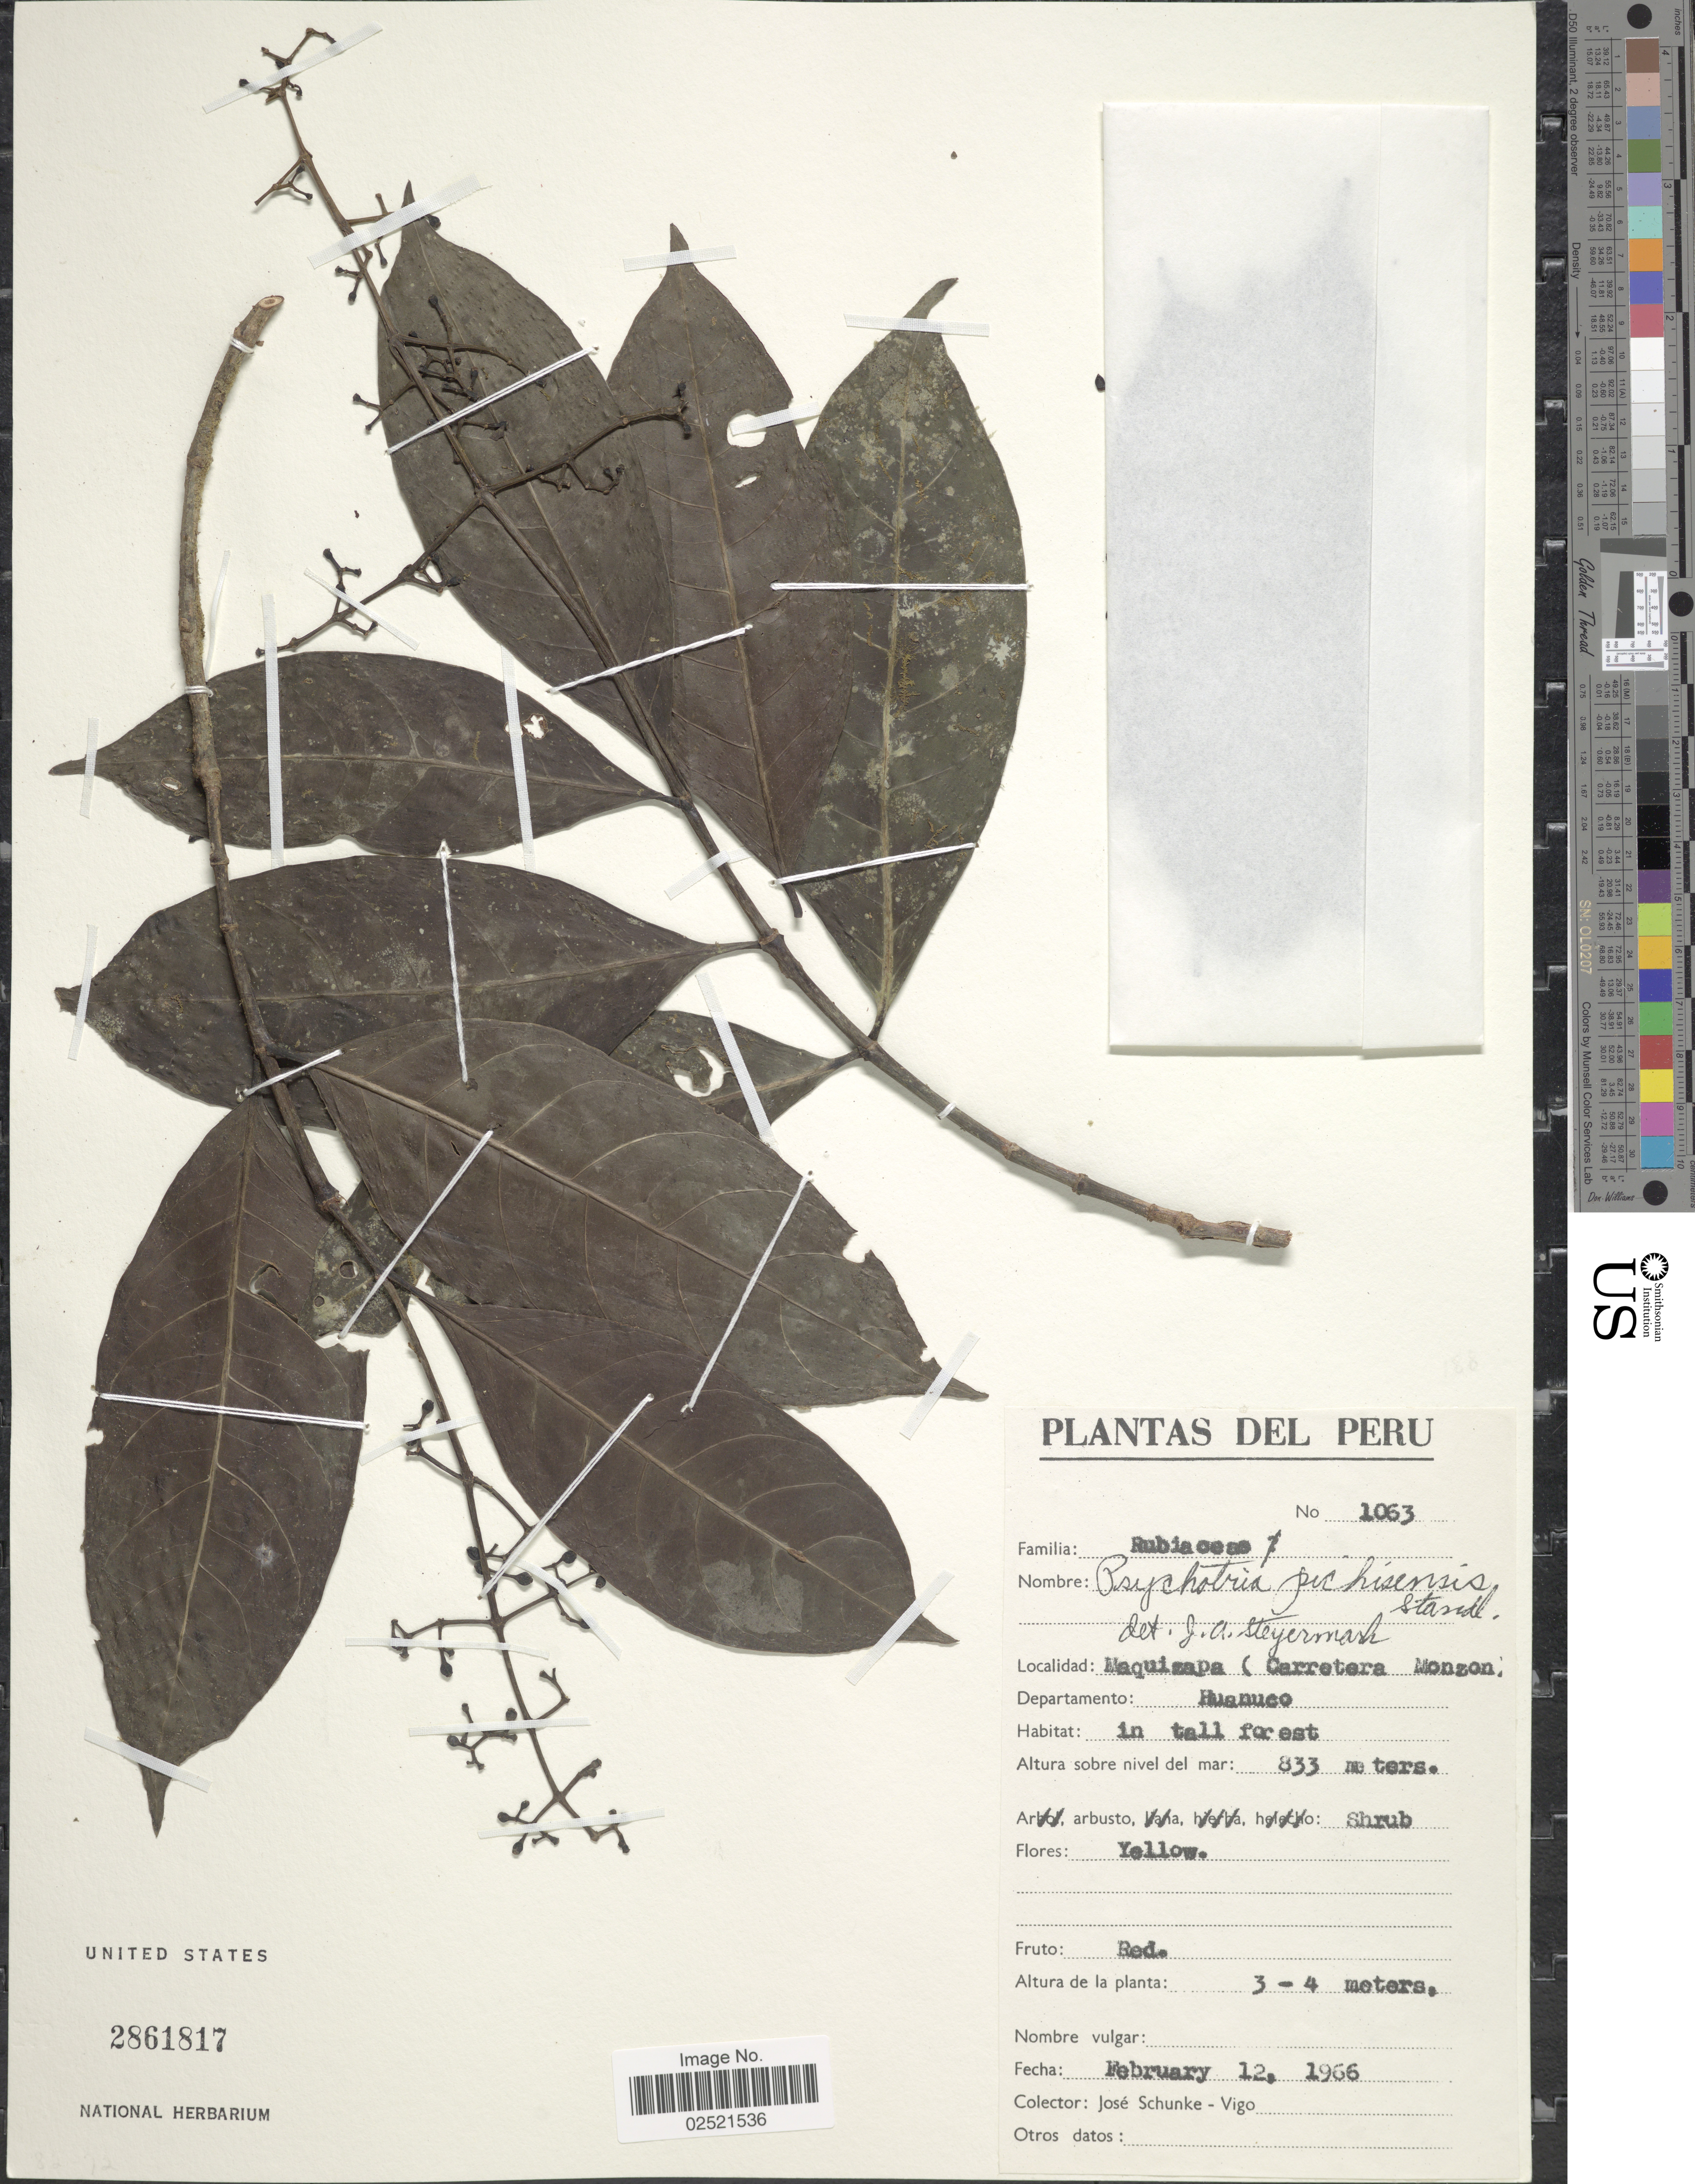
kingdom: Plantae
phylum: Tracheophyta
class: Magnoliopsida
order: Gentianales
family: Rubiaceae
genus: Psychotria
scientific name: Psychotria pichisensis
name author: Standl.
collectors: J. Schunke Vigo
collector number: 1063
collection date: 1966-02-12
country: Peru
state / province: Huánuco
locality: Maquizapa (Carretera Monzon)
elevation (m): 833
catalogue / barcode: US 2861817